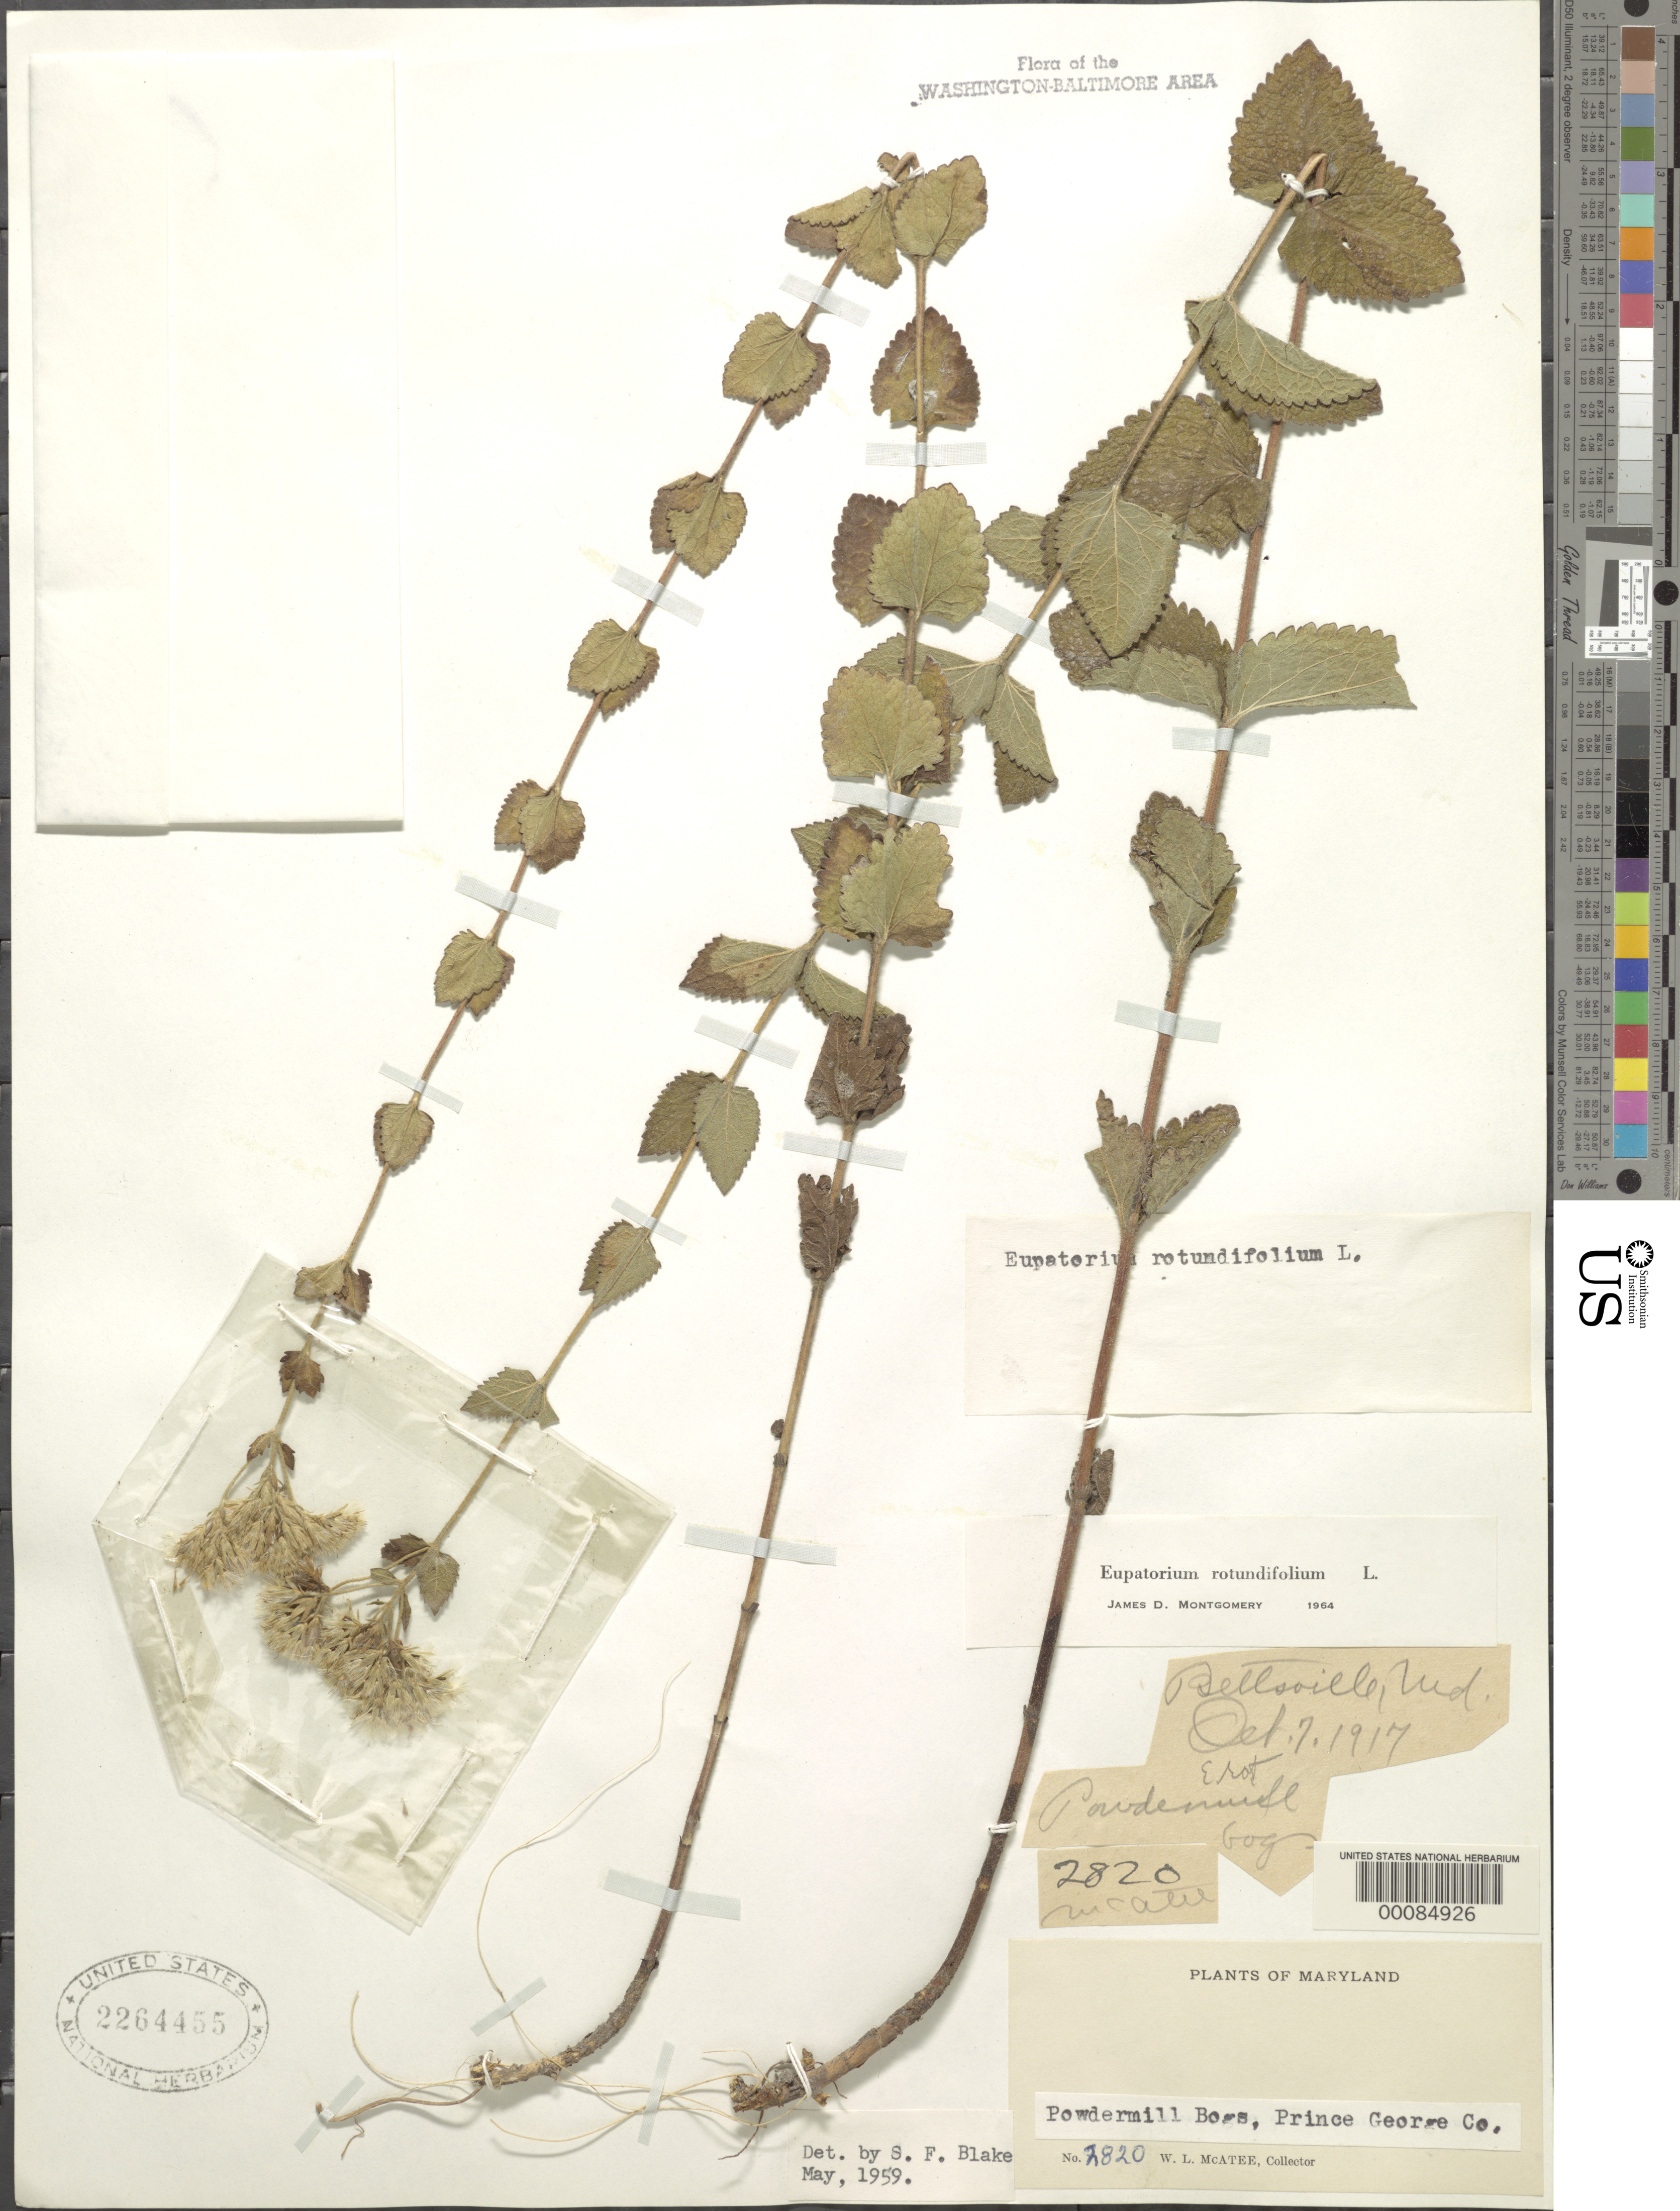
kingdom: Plantae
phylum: Tracheophyta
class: Magnoliopsida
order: Asterales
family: Asteraceae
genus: Eupatorium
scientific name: Eupatorium rotundifolium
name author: L.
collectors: W. McAtee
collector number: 2820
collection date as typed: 07 Oct 1917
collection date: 1917-10-07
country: United States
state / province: Maryland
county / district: Prince George's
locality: Powdermill Bogs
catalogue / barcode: US 2264455